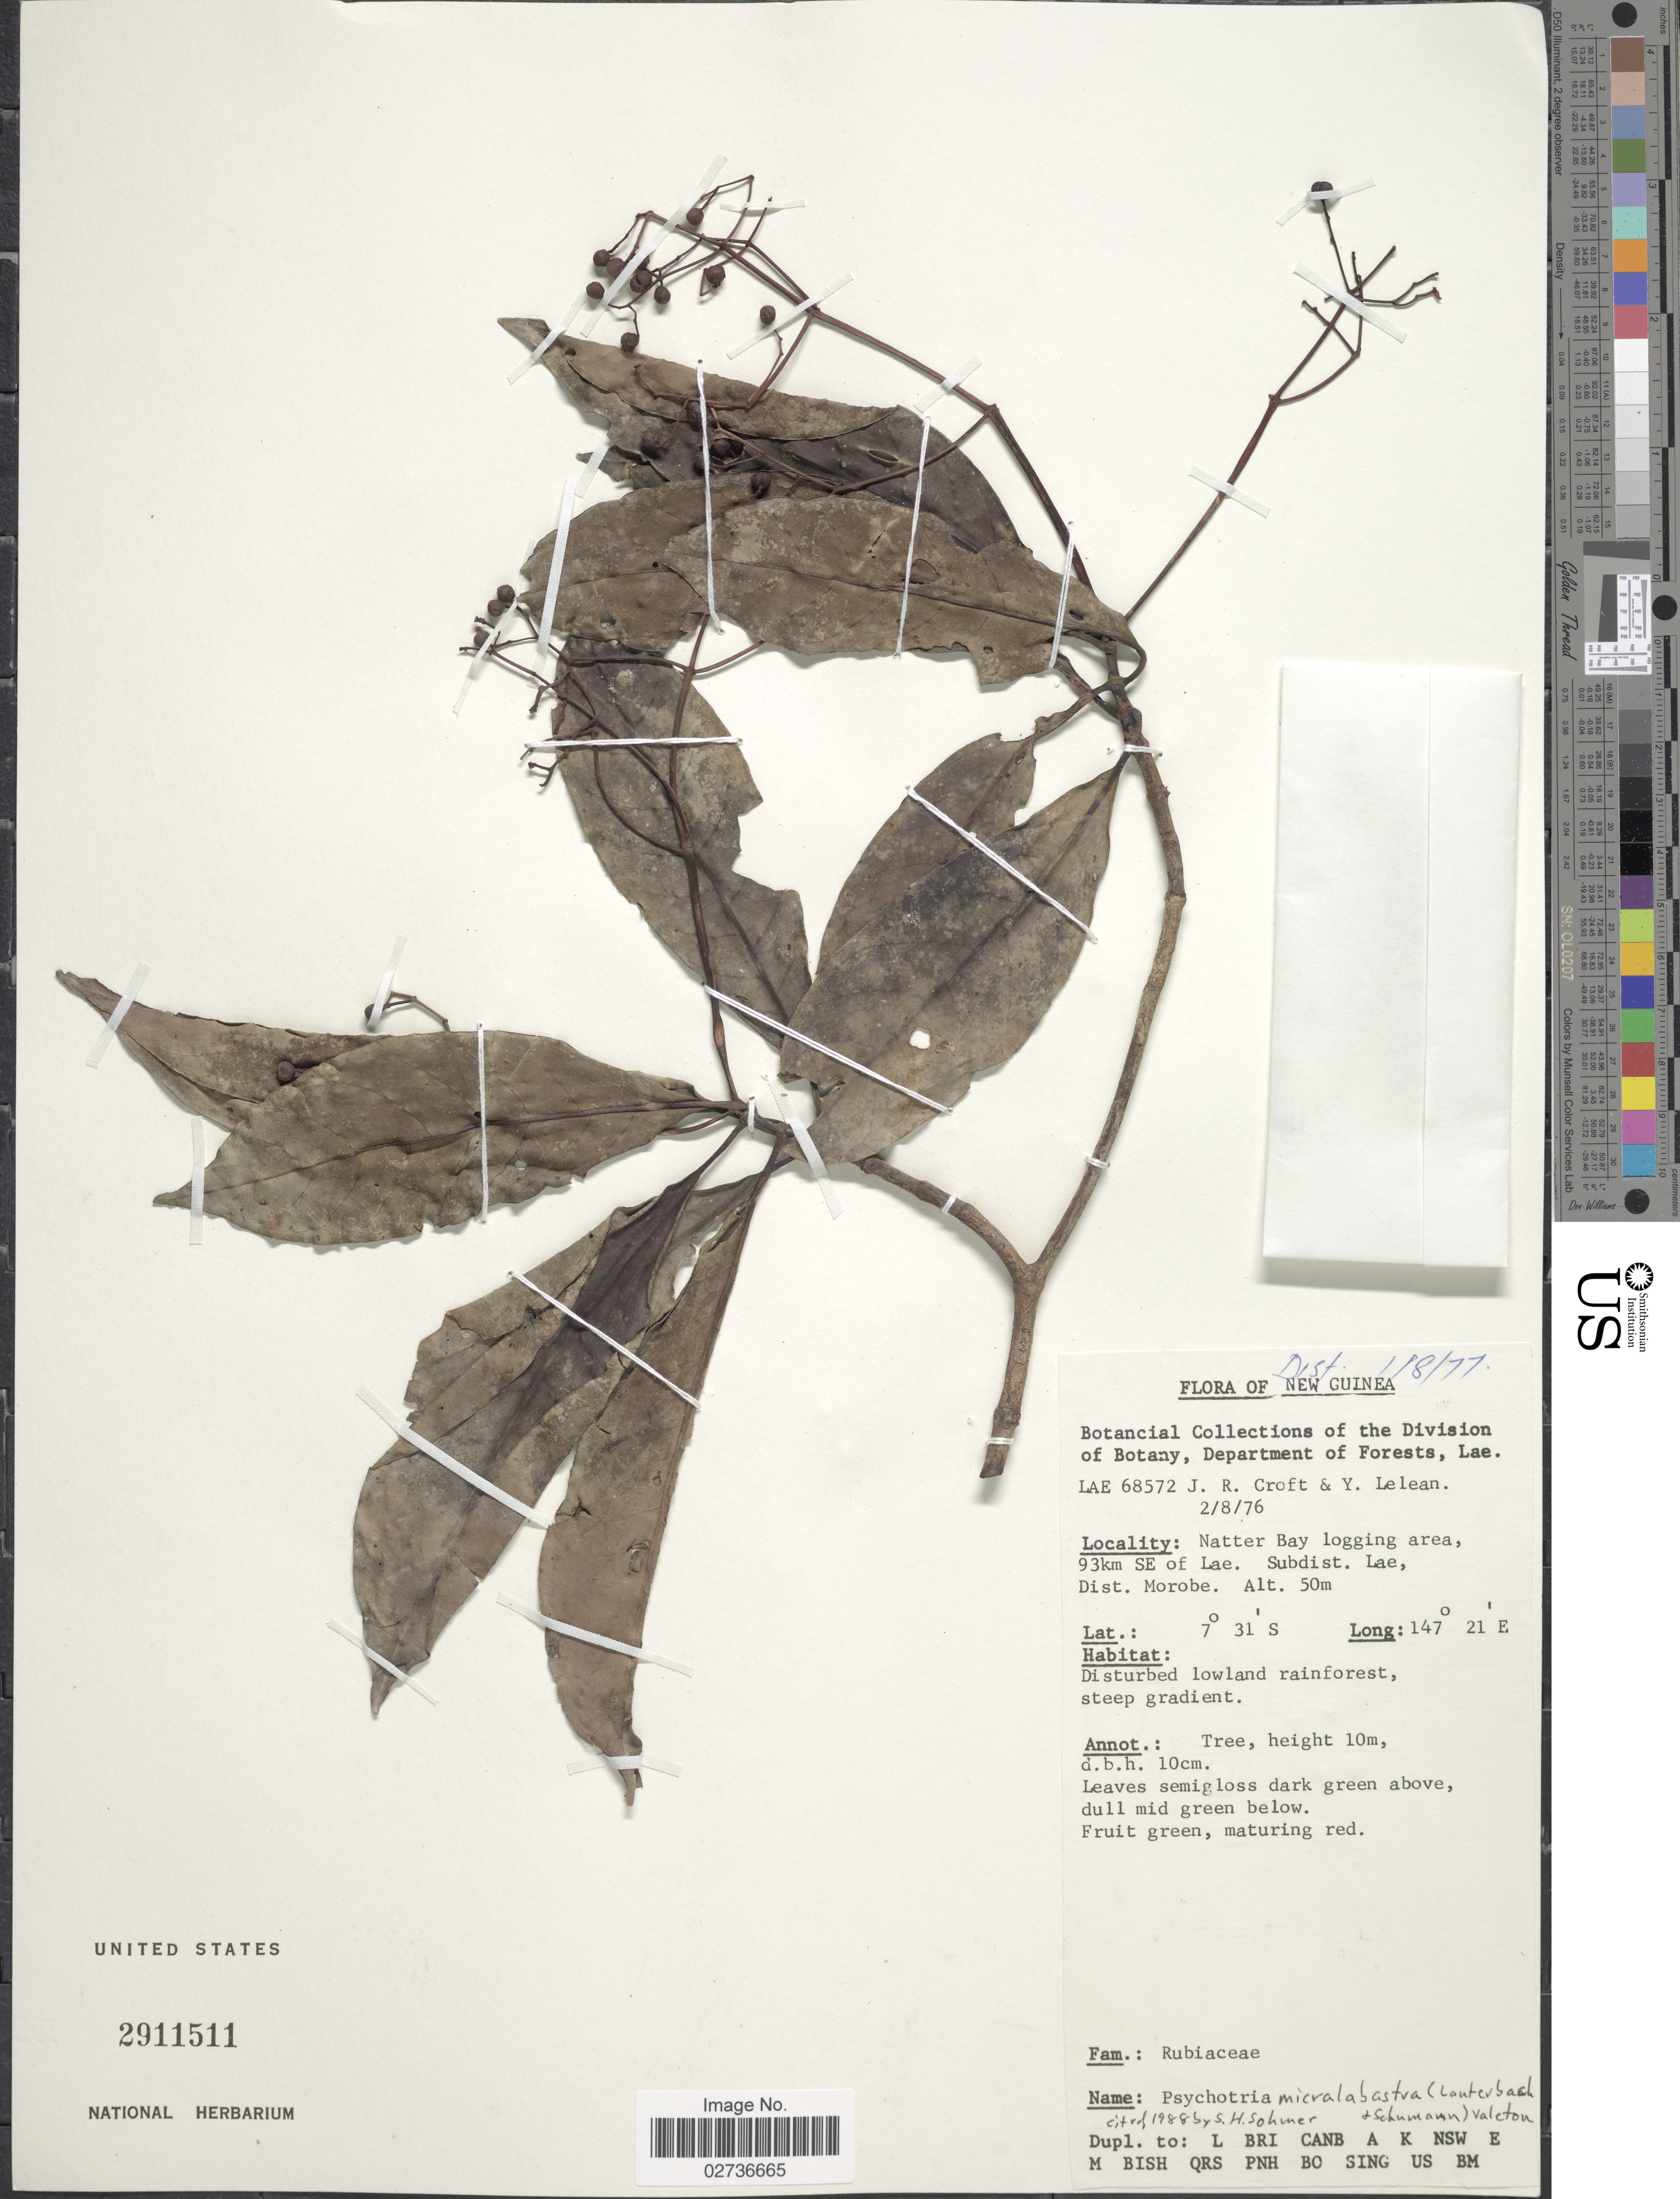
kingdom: Plantae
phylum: Tracheophyta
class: Magnoliopsida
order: Gentianales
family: Rubiaceae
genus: Psychotria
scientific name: Psychotria micralabastra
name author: (Lauterb. & K. Schum.) Valeton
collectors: J. R. Croft & Y. Lelean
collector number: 68572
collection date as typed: Transcribed d/m/y: 2/8/76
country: Papua New Guinea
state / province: Morobe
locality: Natter Bay Logging area, 93km SE of Lae, Subdist. Lae, Dist. Morobe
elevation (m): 50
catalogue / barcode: US 2911511